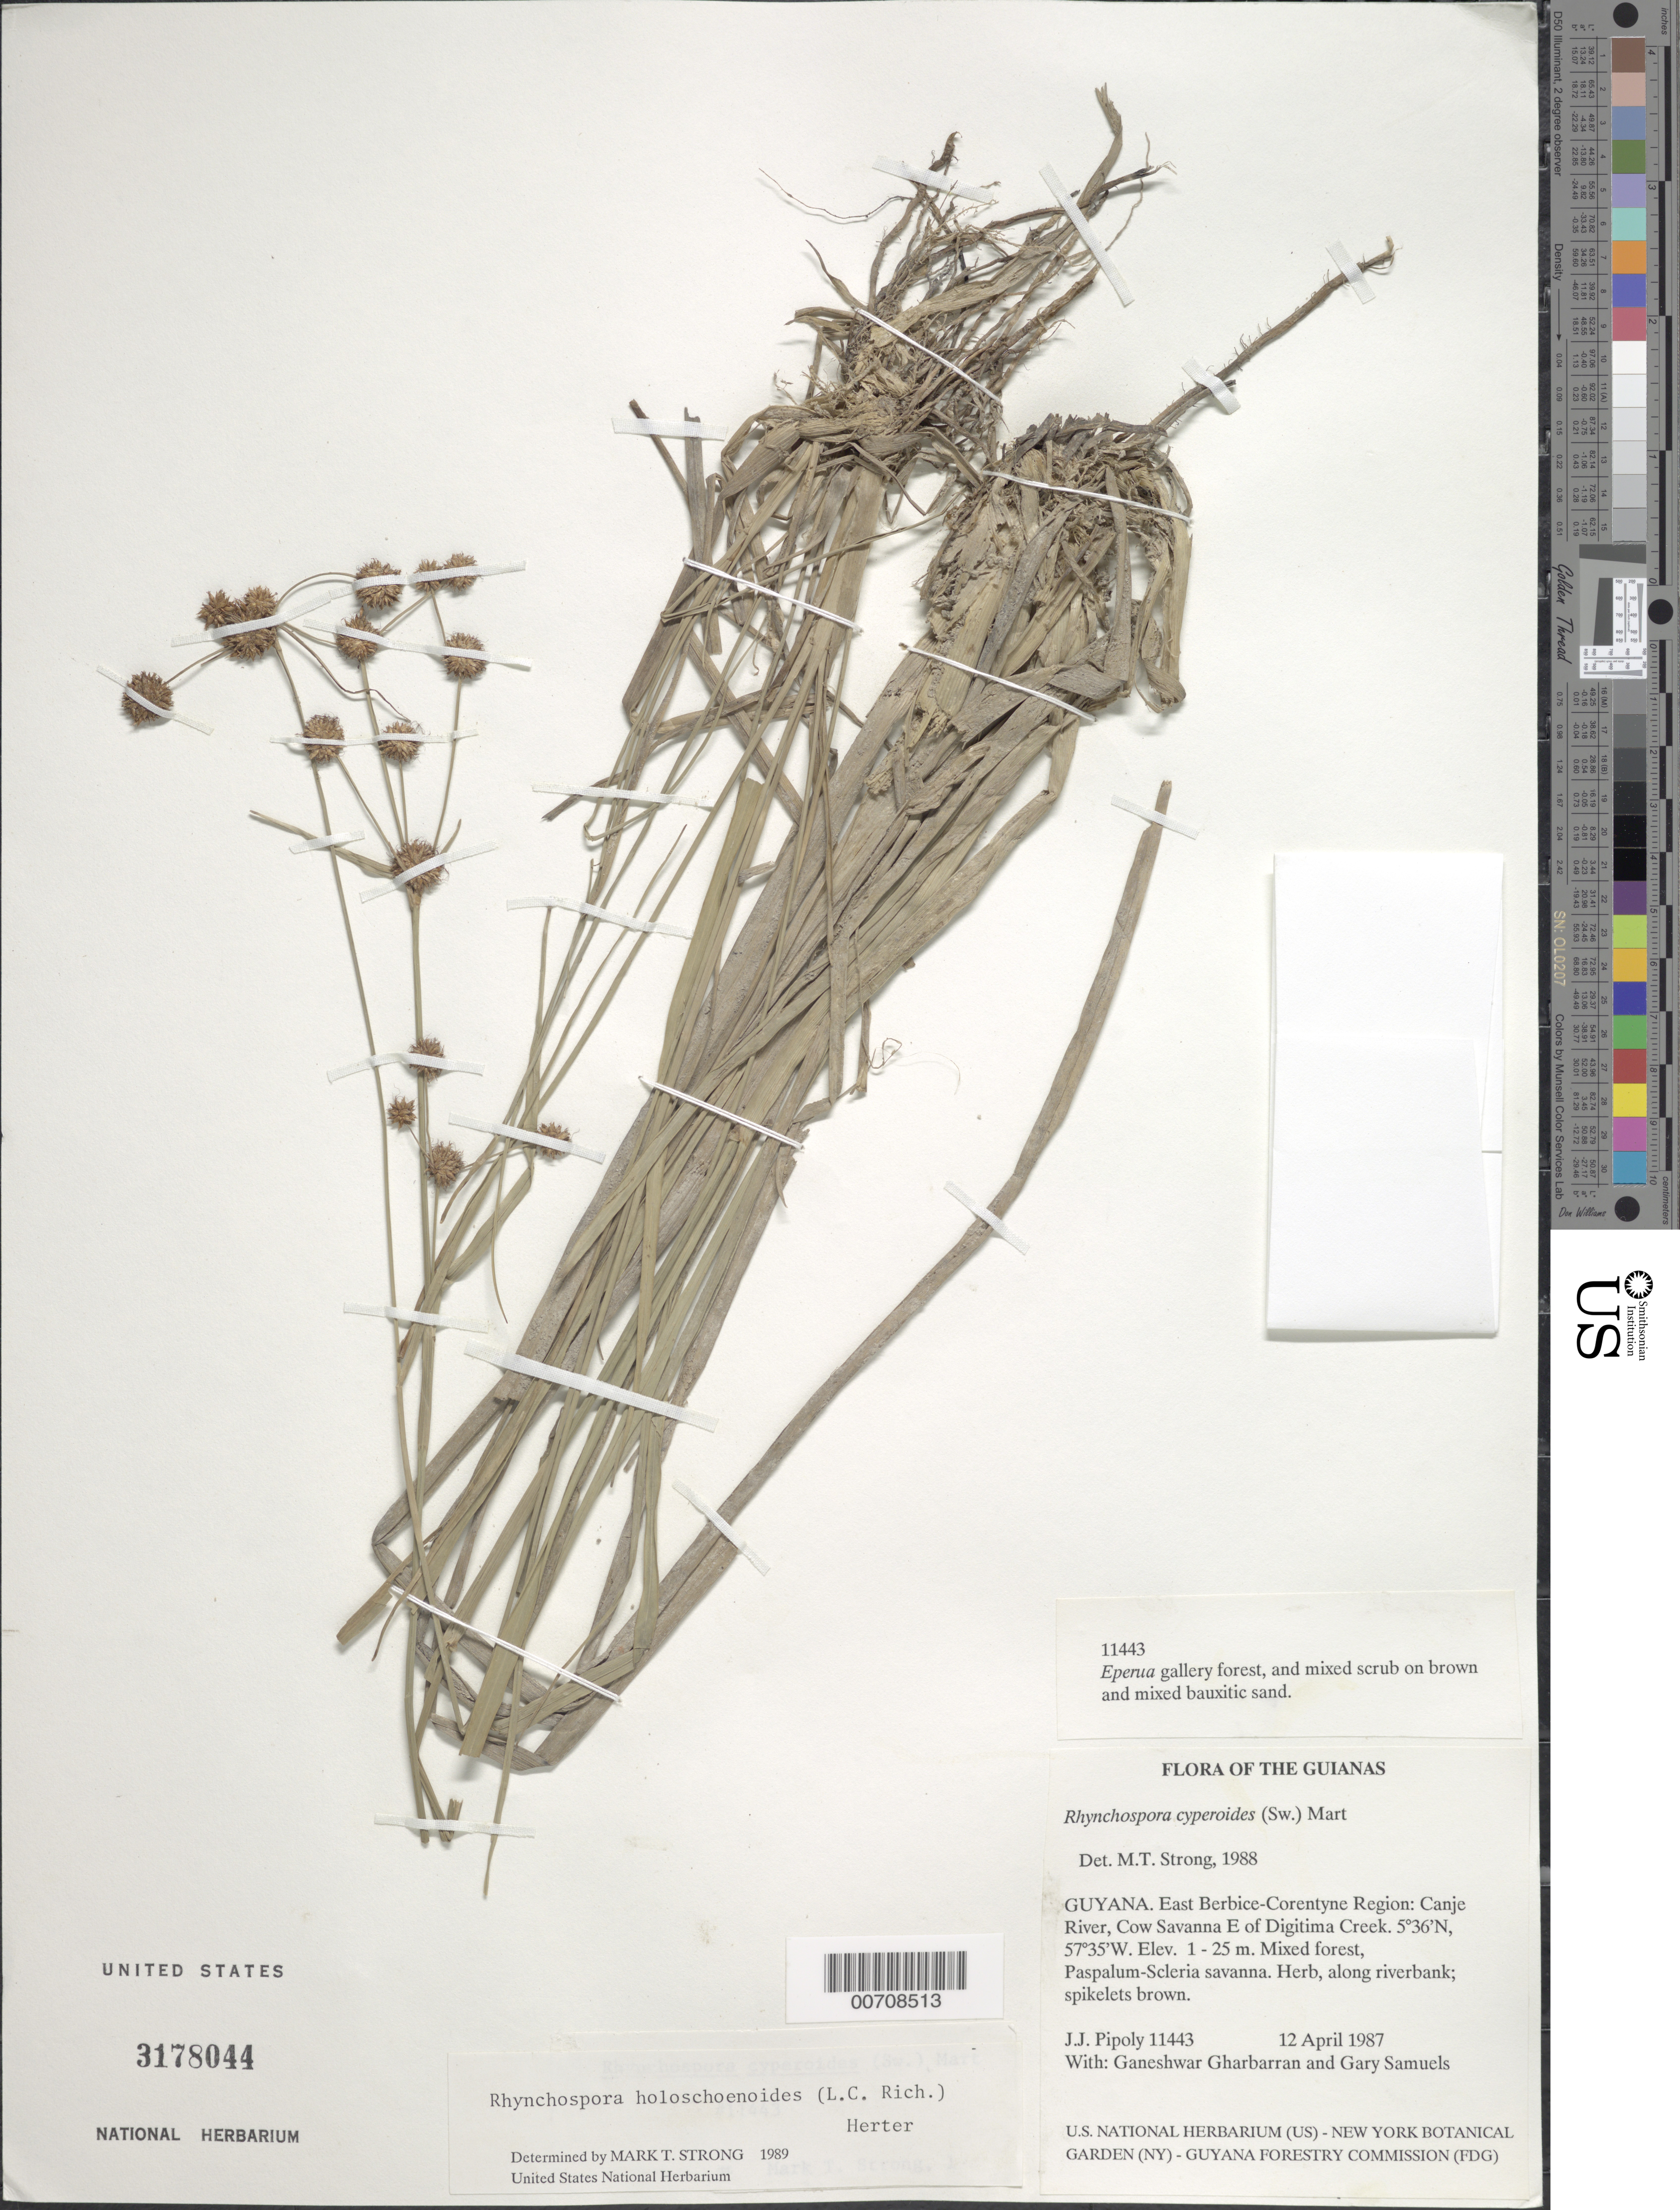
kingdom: Plantae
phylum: Tracheophyta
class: Liliopsida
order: Poales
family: Cyperaceae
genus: Rhynchospora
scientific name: Rhynchospora holoschoenoides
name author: (Rich.) Herter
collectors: J. J. Pipoly, G. Gharbarran & G. Samuels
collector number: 11443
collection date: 1987-04-12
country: Guyana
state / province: E. Berbice-Corentyne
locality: Canje River, Cow savanna E of Digitima Creek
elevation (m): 1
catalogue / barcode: US 3178044